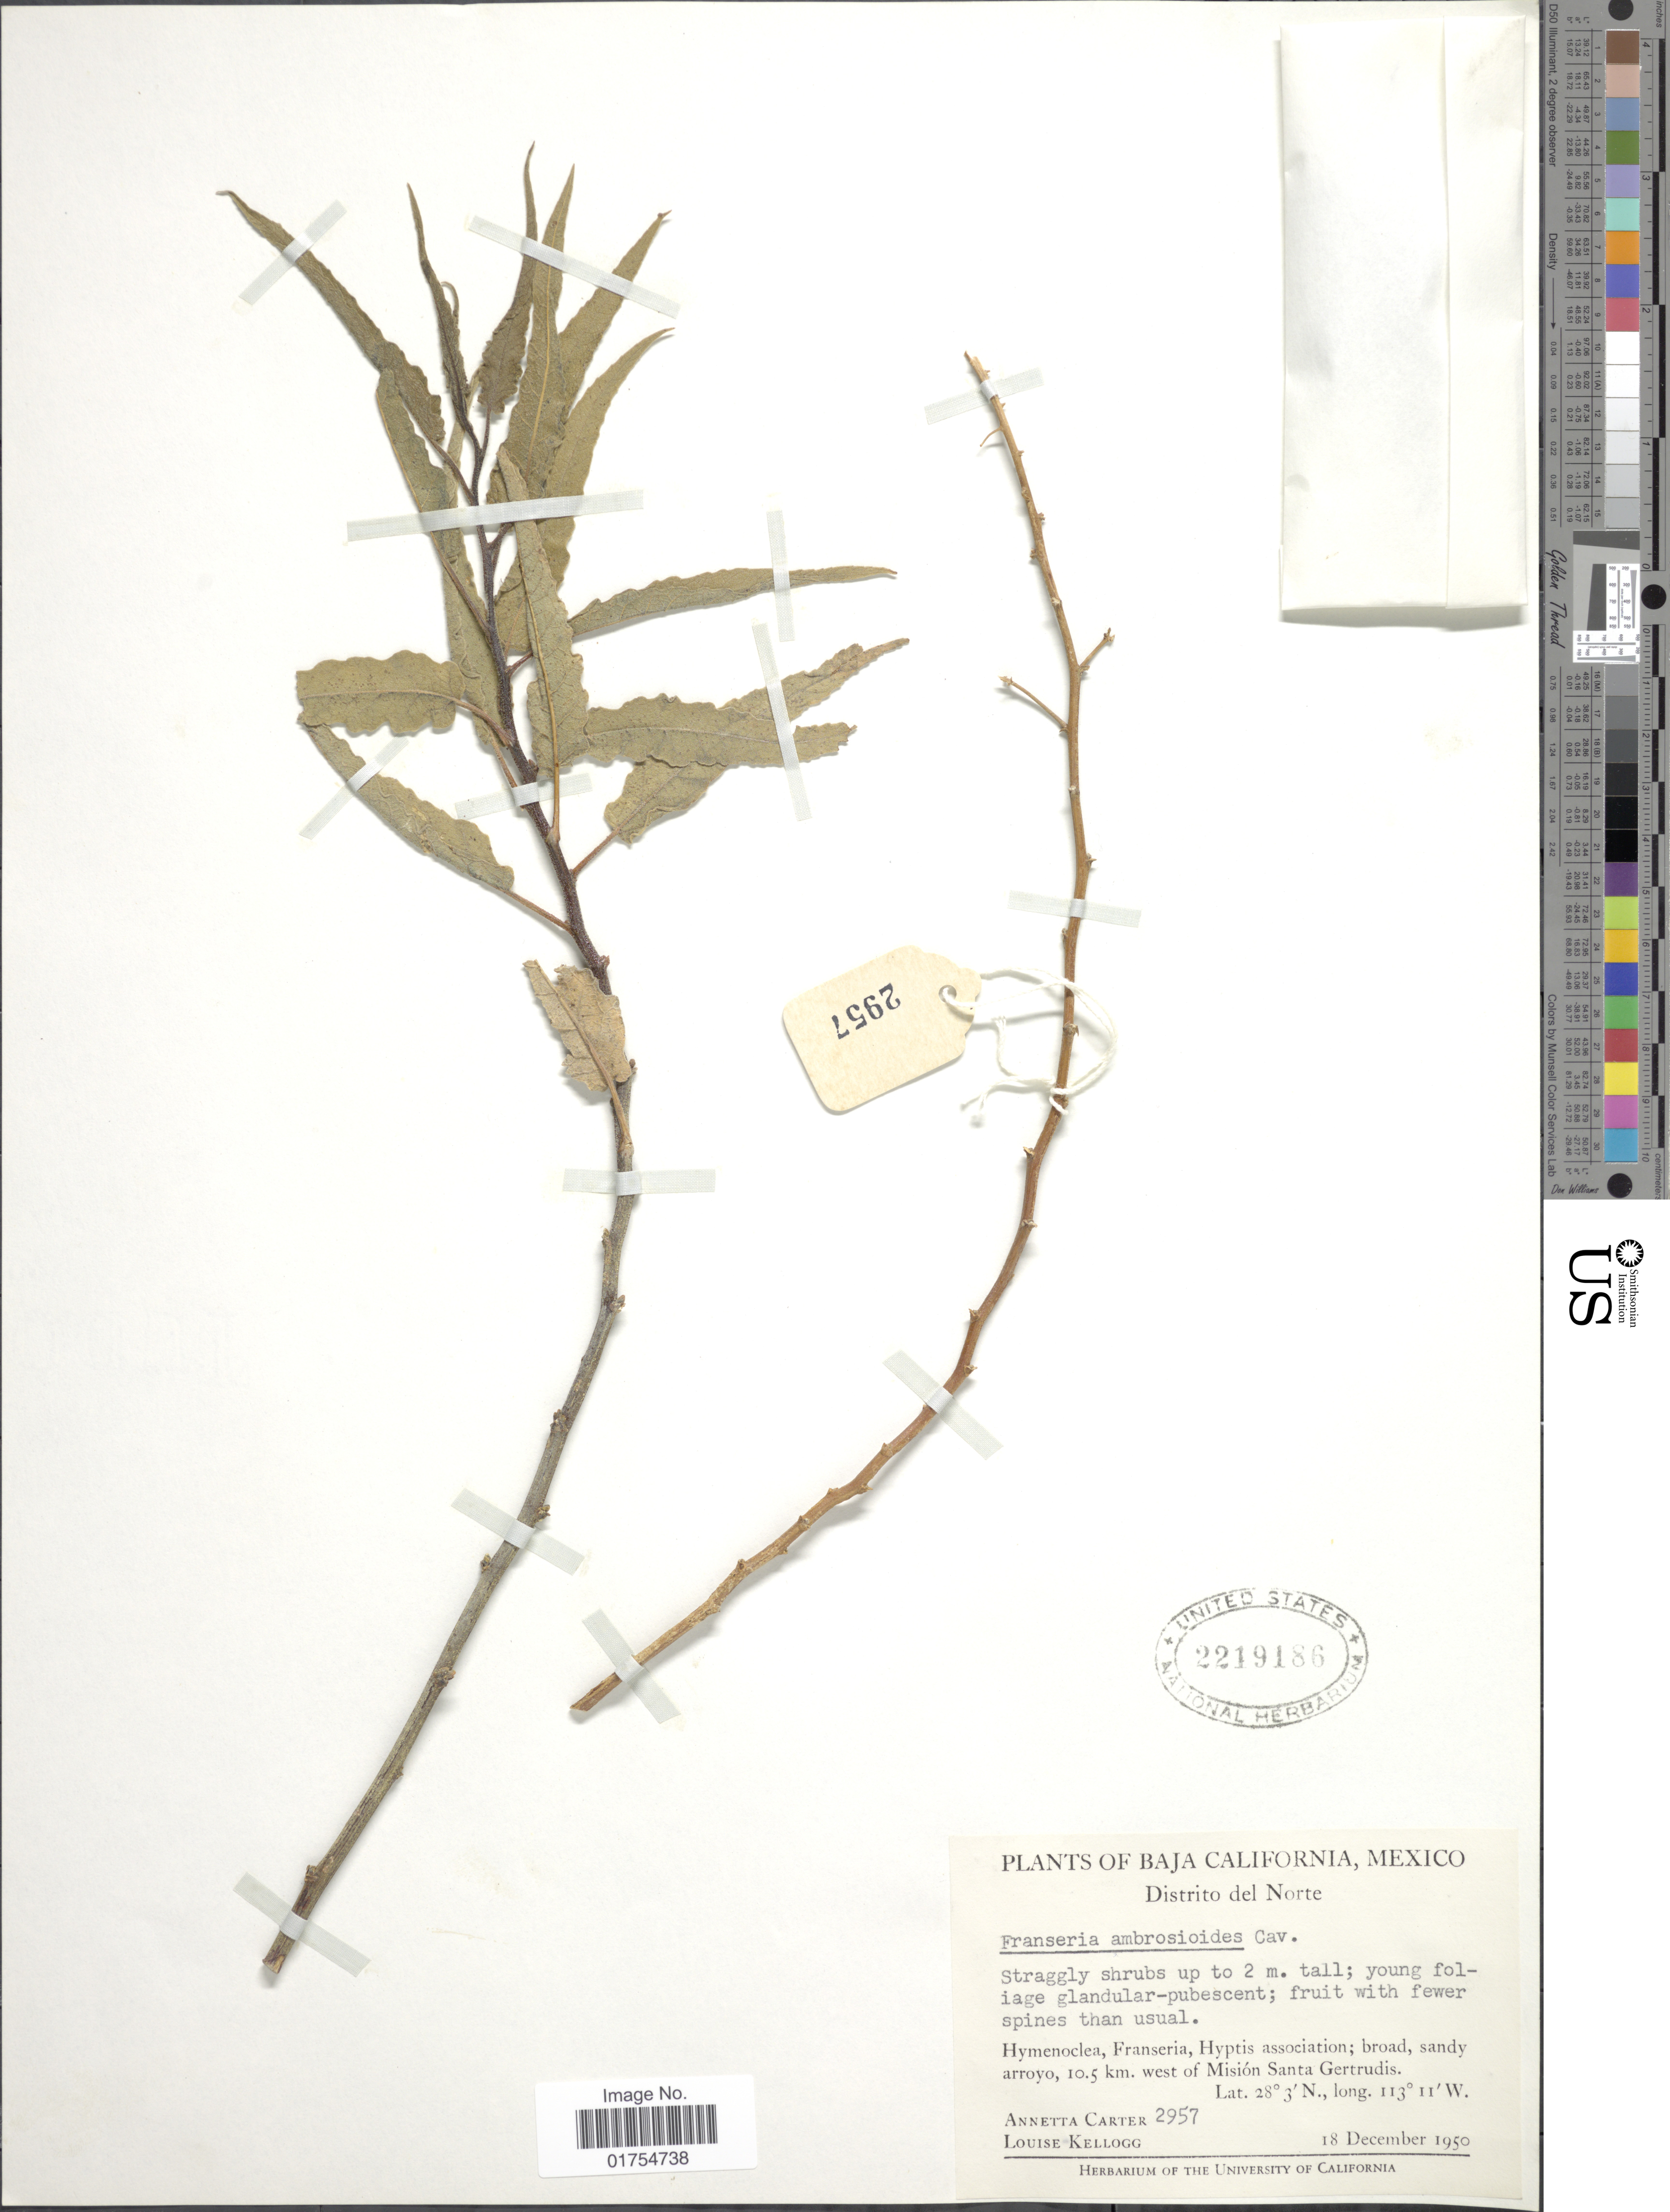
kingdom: Plantae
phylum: Tracheophyta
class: Magnoliopsida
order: Asterales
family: Asteraceae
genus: Franseria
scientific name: Franseria ambrosioides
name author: Cav.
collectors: A. M. Carter & L. Kellogg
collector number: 2957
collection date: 1950-12-18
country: Mexico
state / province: Baja California Norte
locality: Distrito del Norte. 10.5 km west of Mision Santa Gertrudis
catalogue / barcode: US 2219186